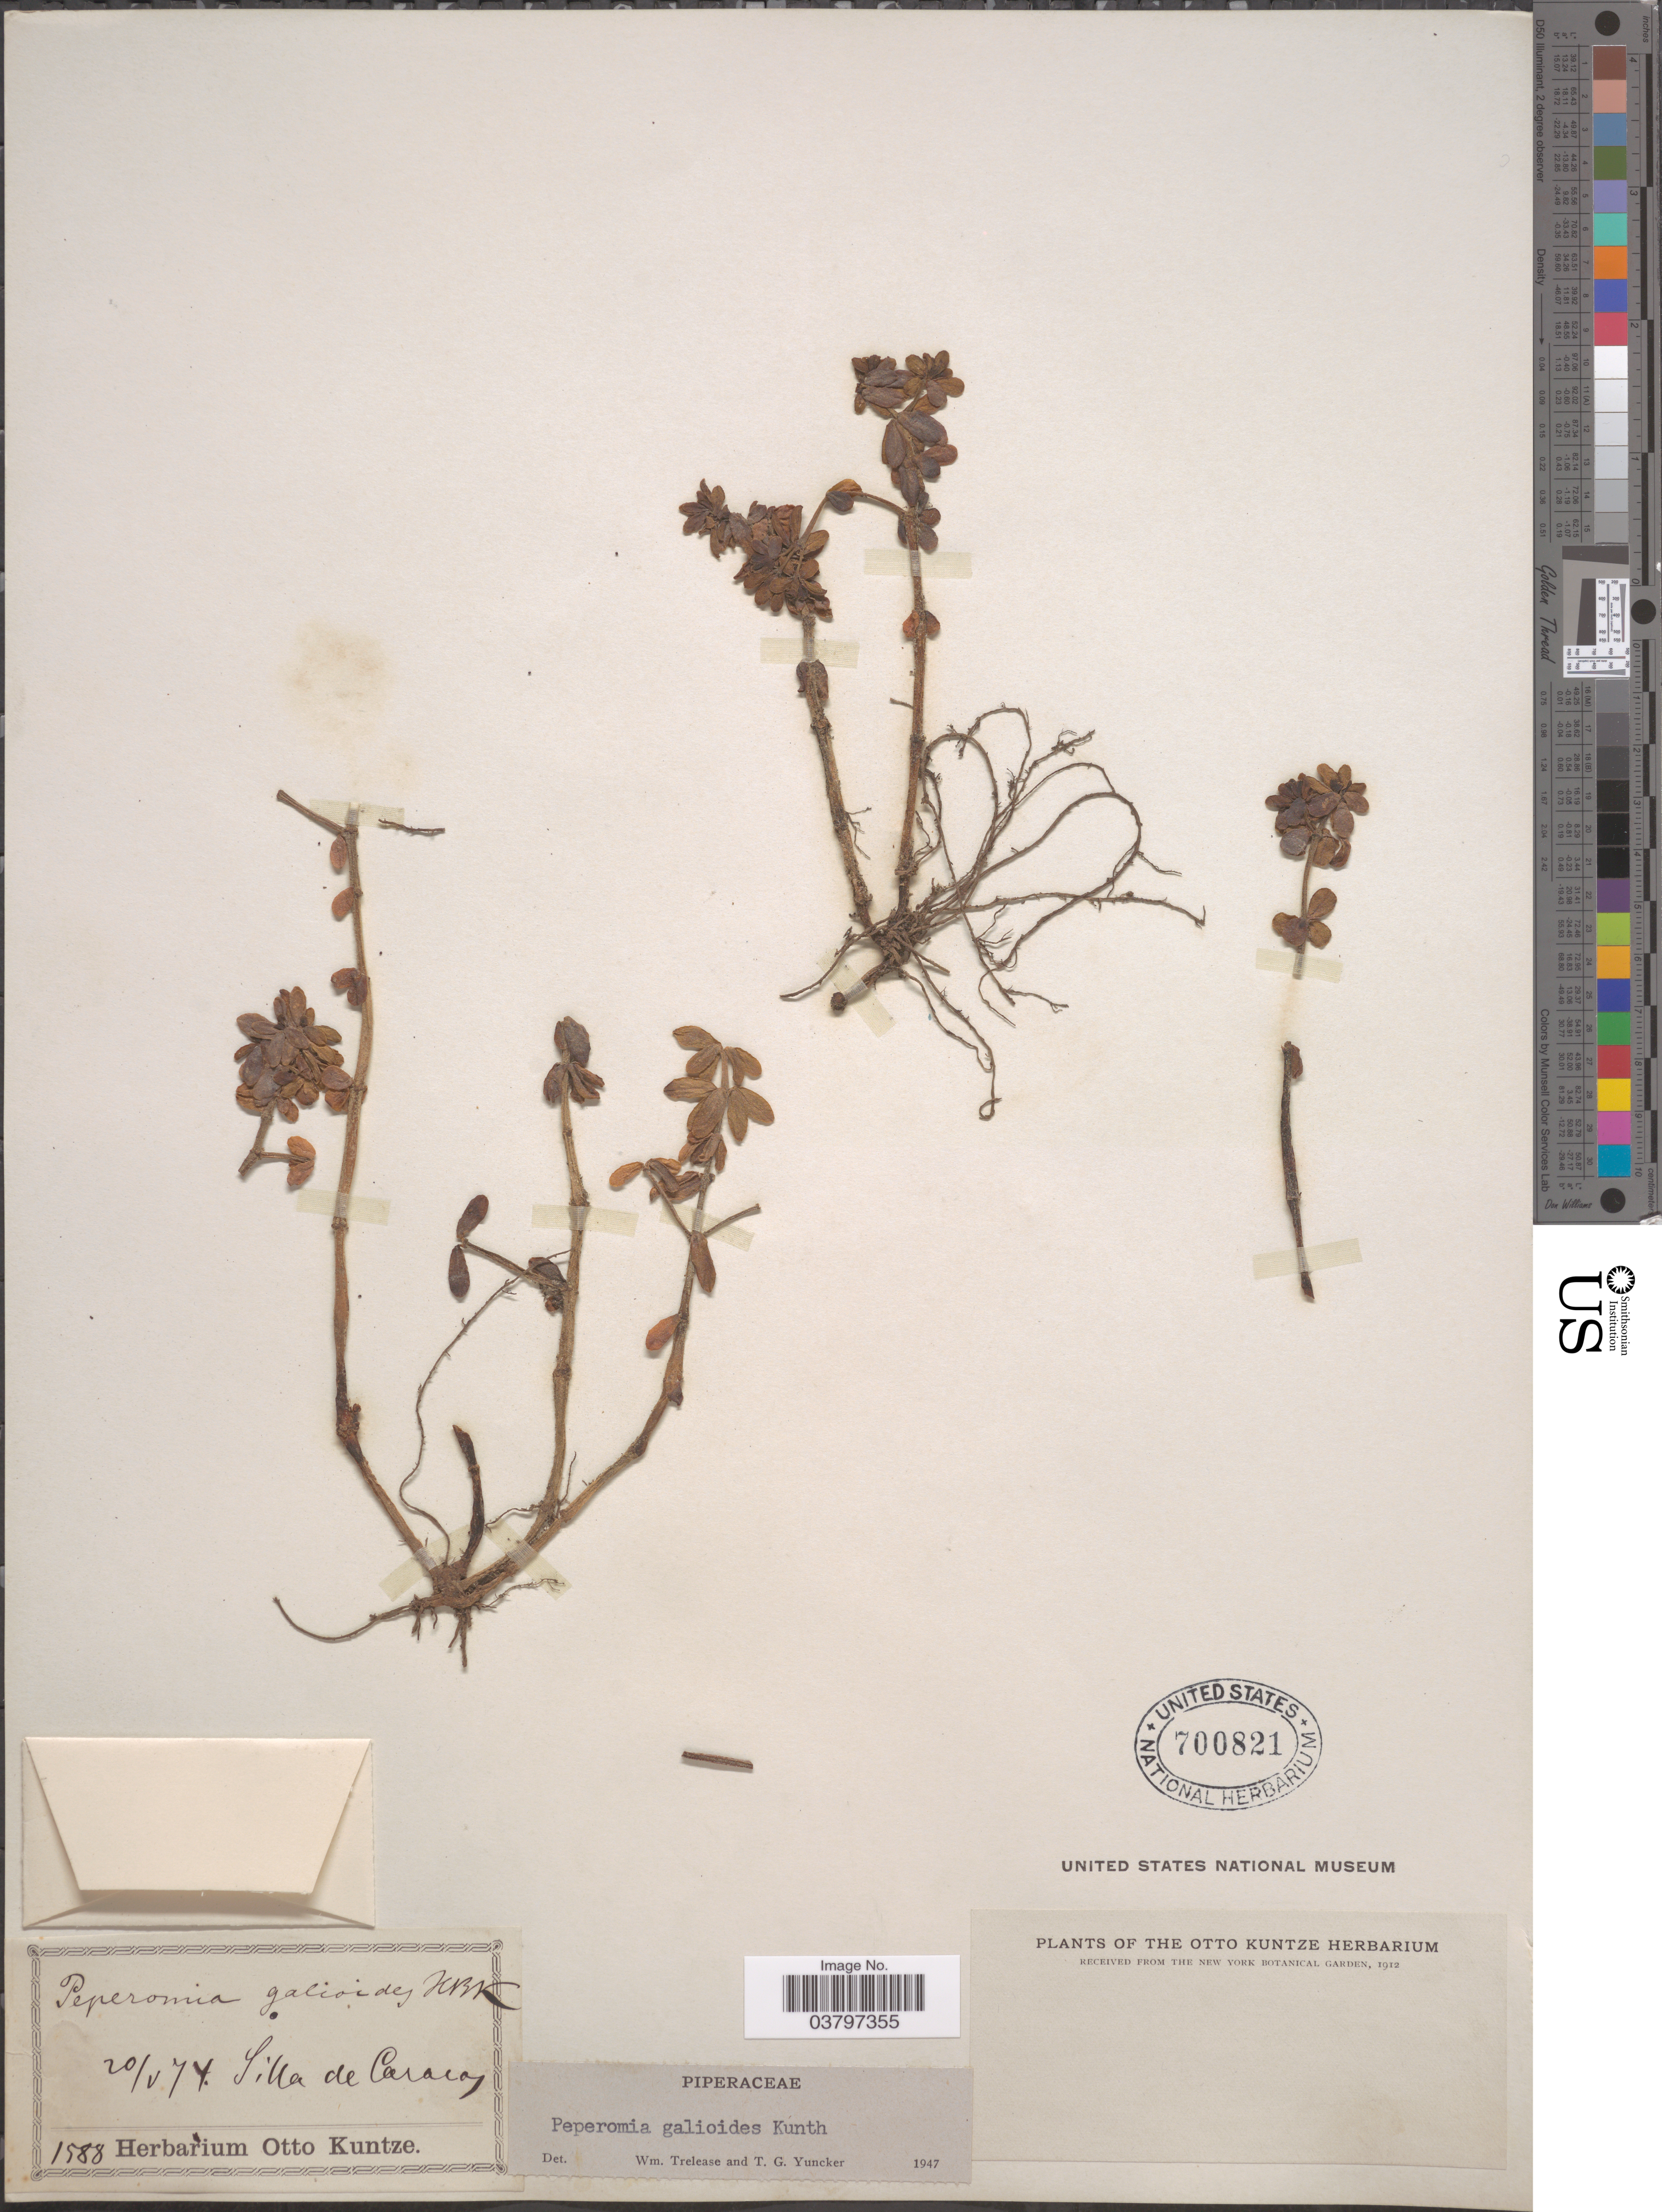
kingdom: Plantae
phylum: Tracheophyta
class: Magnoliopsida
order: Piperales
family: Piperaceae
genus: Peperomia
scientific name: Peperomia galioides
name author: Kunth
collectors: ex herb. Otto Kuntze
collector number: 1588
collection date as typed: Transcribed d/m/y: 20/5/74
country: Venezuela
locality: Silla de Caracas.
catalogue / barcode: US 700821